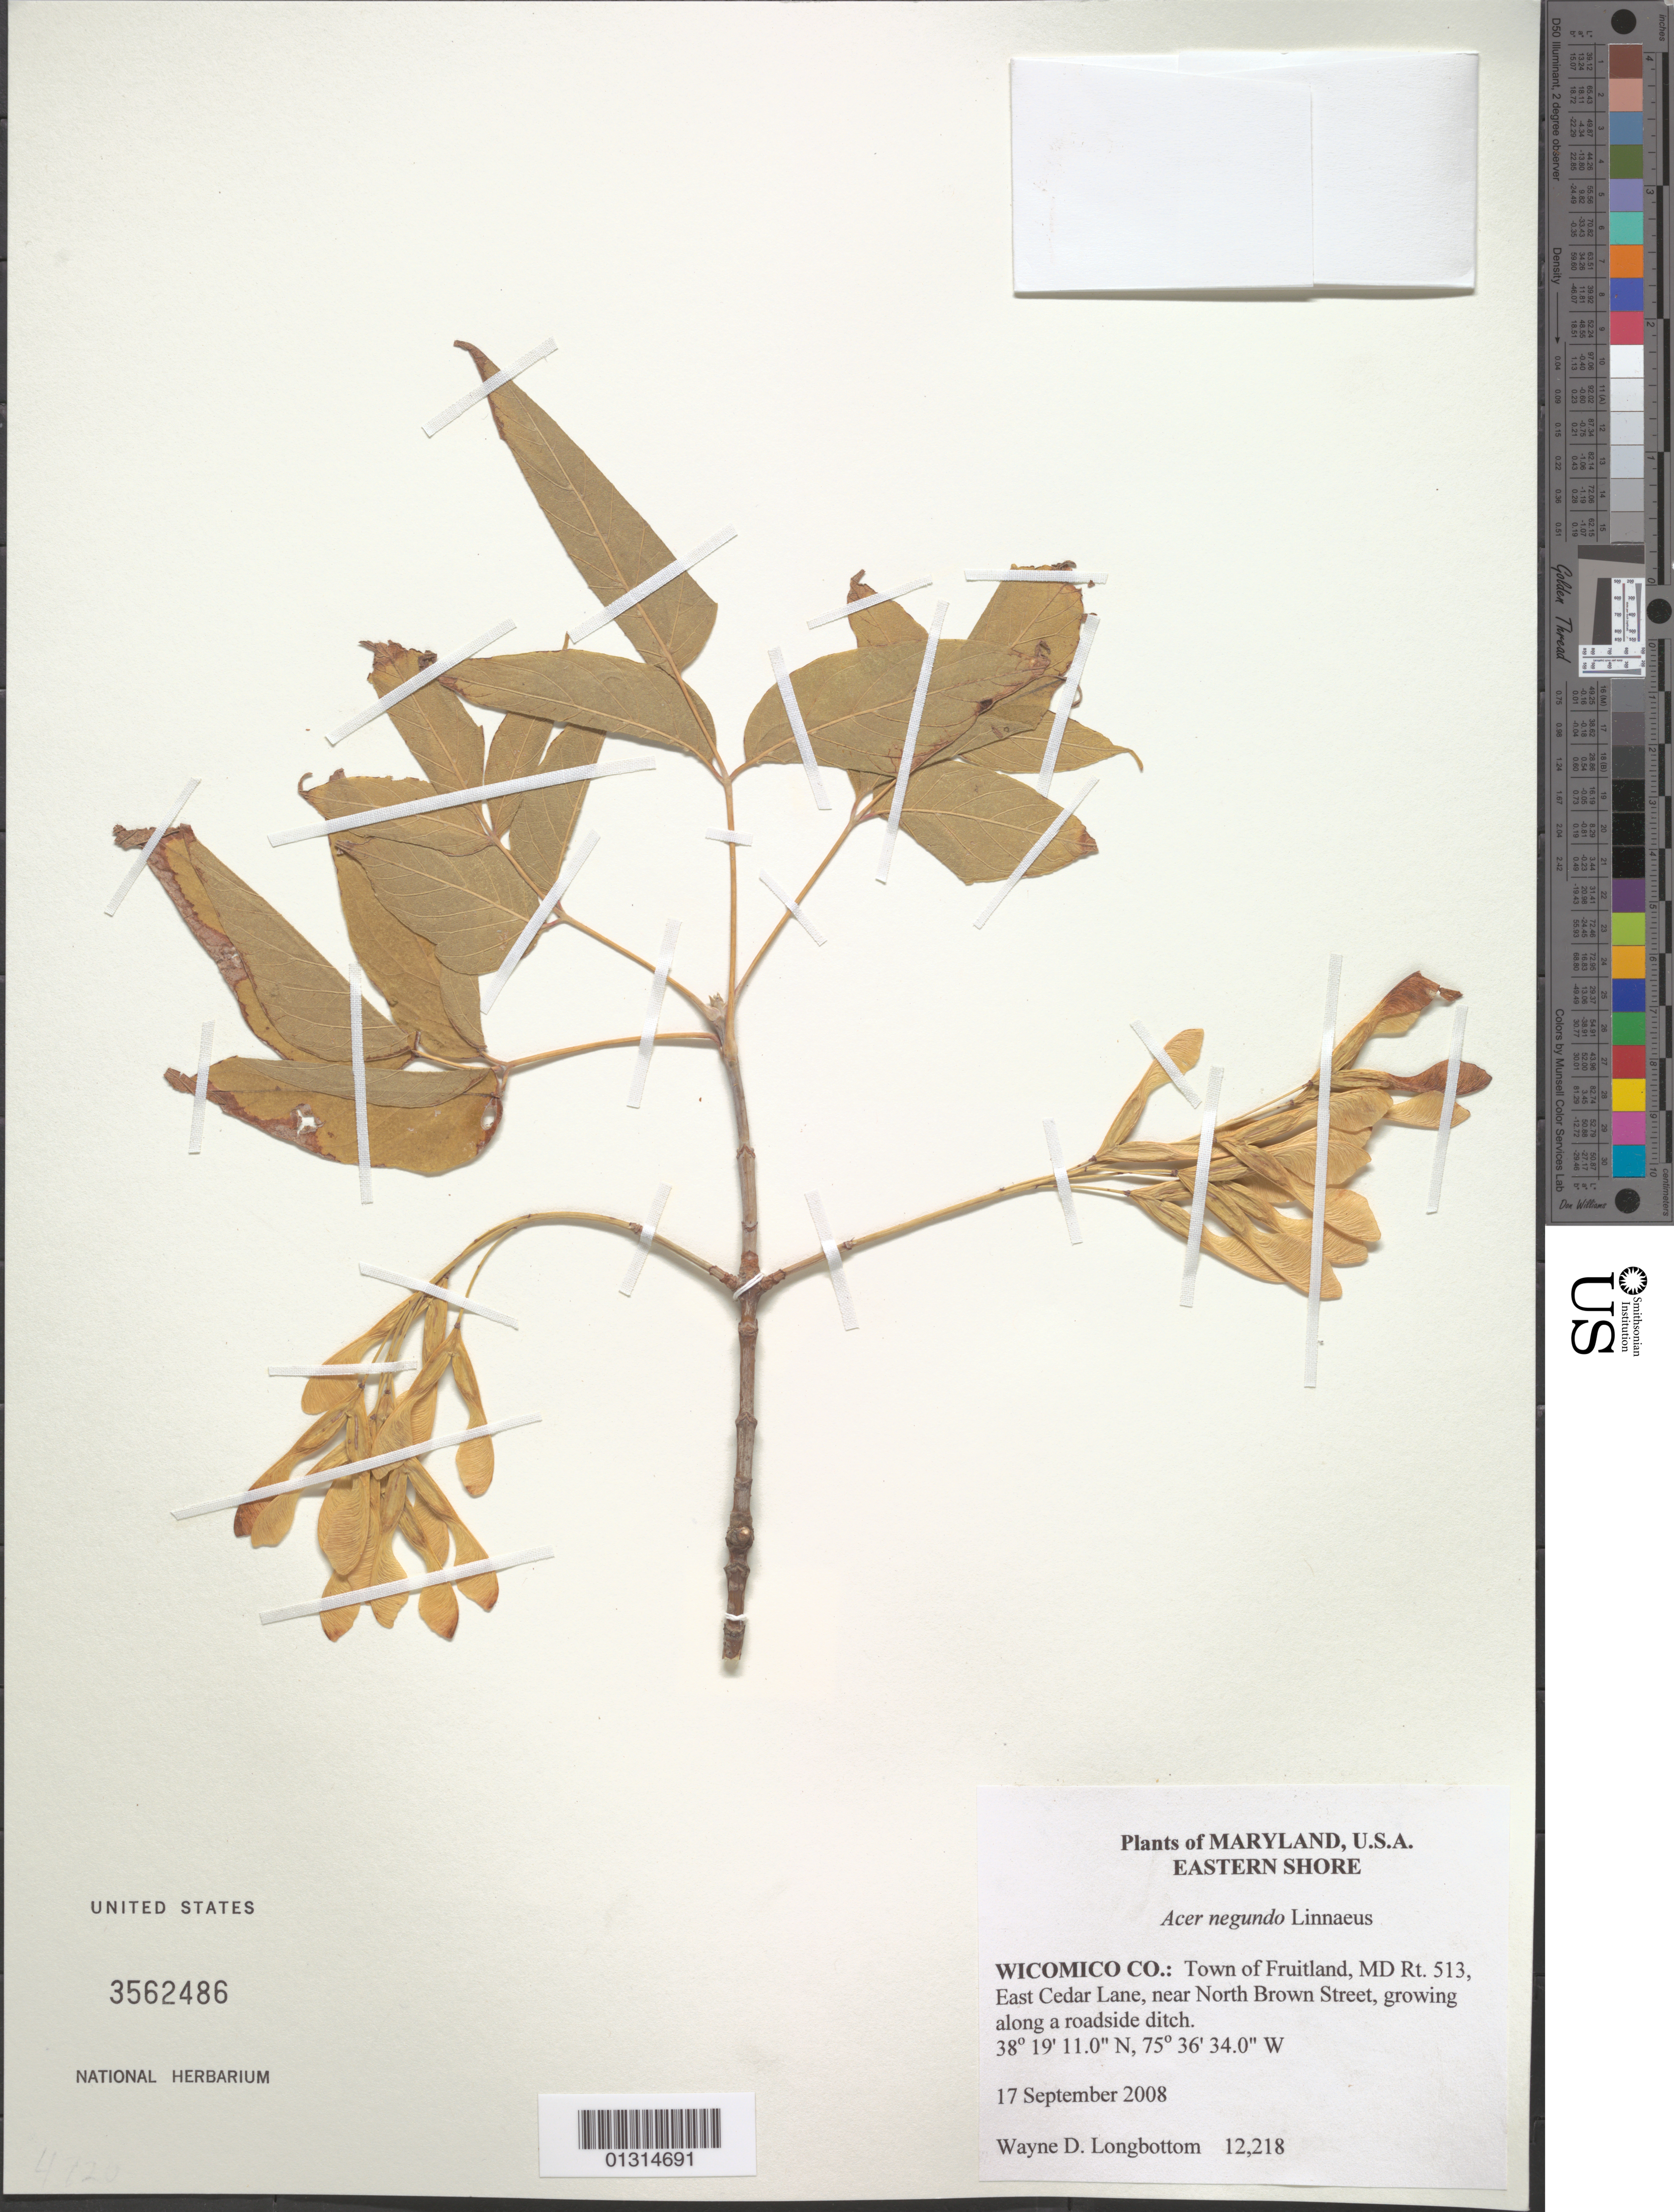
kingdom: Plantae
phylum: Tracheophyta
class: Magnoliopsida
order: Sapindales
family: Sapindaceae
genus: Acer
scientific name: Acer negundo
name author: L.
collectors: W. D. Longbottom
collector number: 12218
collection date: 2008-09-17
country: United States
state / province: Maryland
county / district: Wicomico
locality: Eastern Shore, Town of Fruitland, MD Rte. 513, East Cedar Lane, near North Brown Street.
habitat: Growing along a roadside ditch.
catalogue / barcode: US 3562486